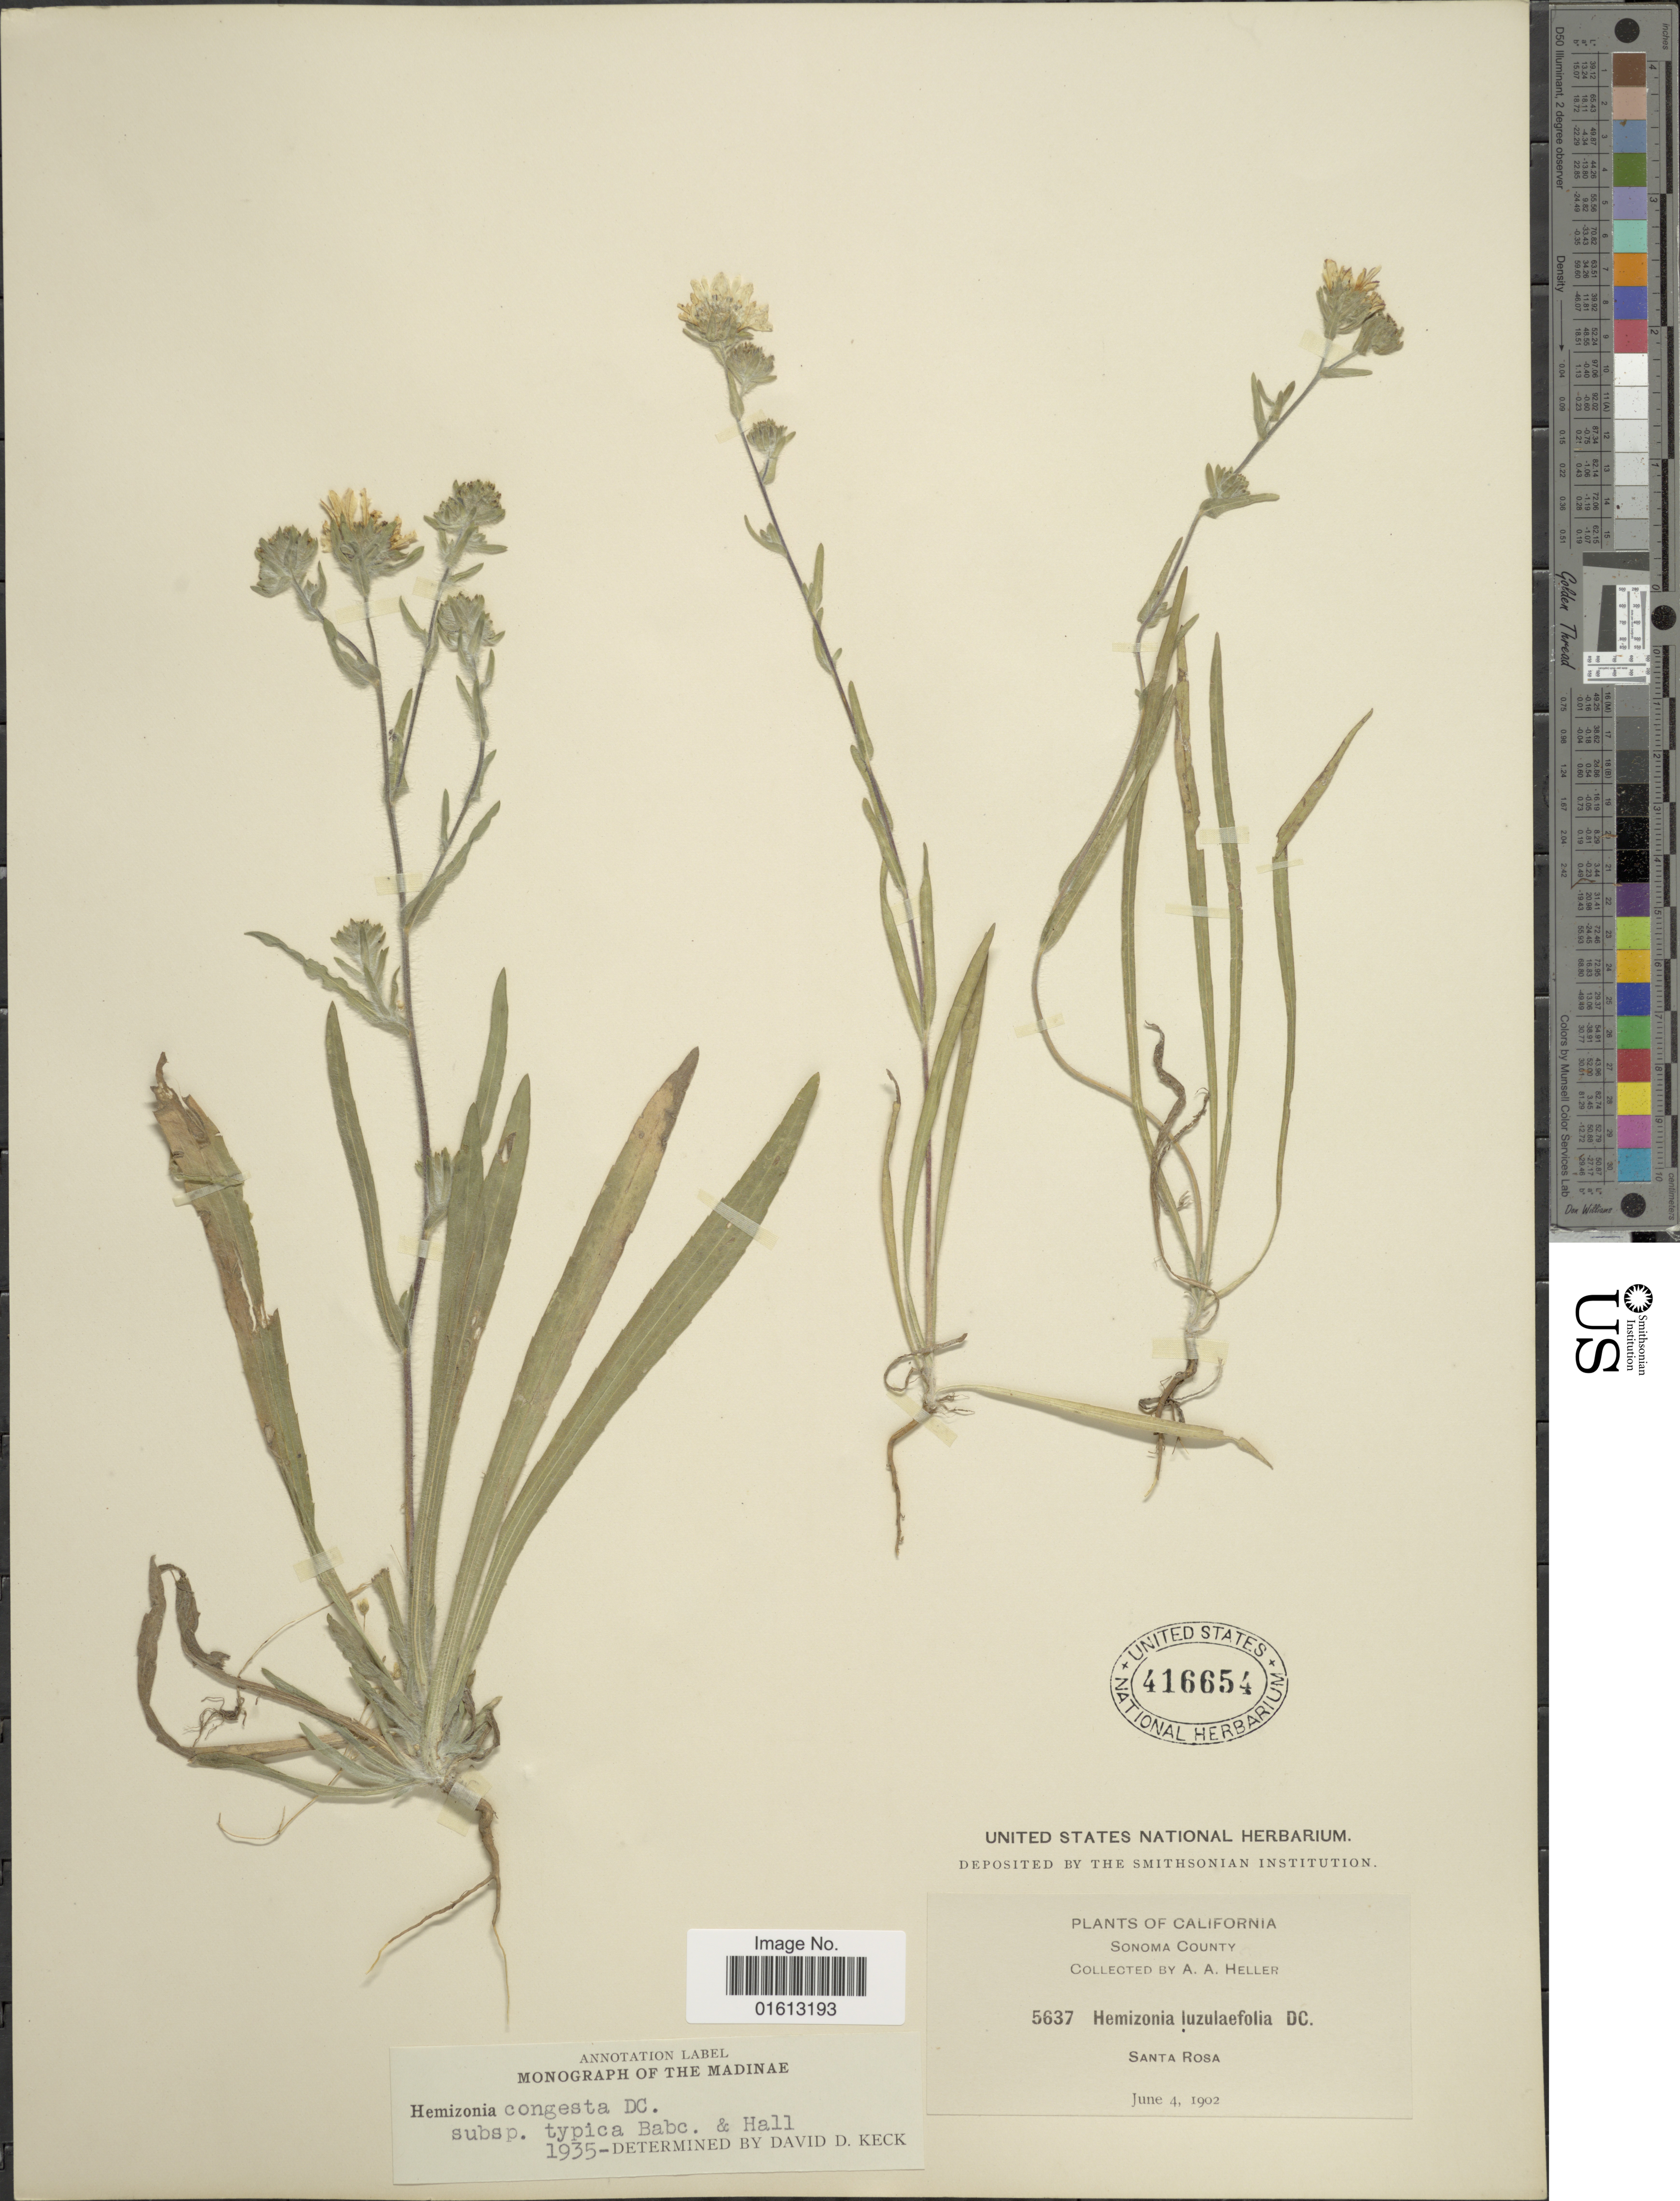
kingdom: Plantae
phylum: Tracheophyta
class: Magnoliopsida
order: Asterales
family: Asteraceae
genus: Hemizonia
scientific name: Hemizonia congesta subsp. congesta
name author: DC.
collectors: A. A. Heller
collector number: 5637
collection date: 1902-06-04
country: United States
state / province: California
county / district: Sonoma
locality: Sonoma County, Santa Rosa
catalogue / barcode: US 416654